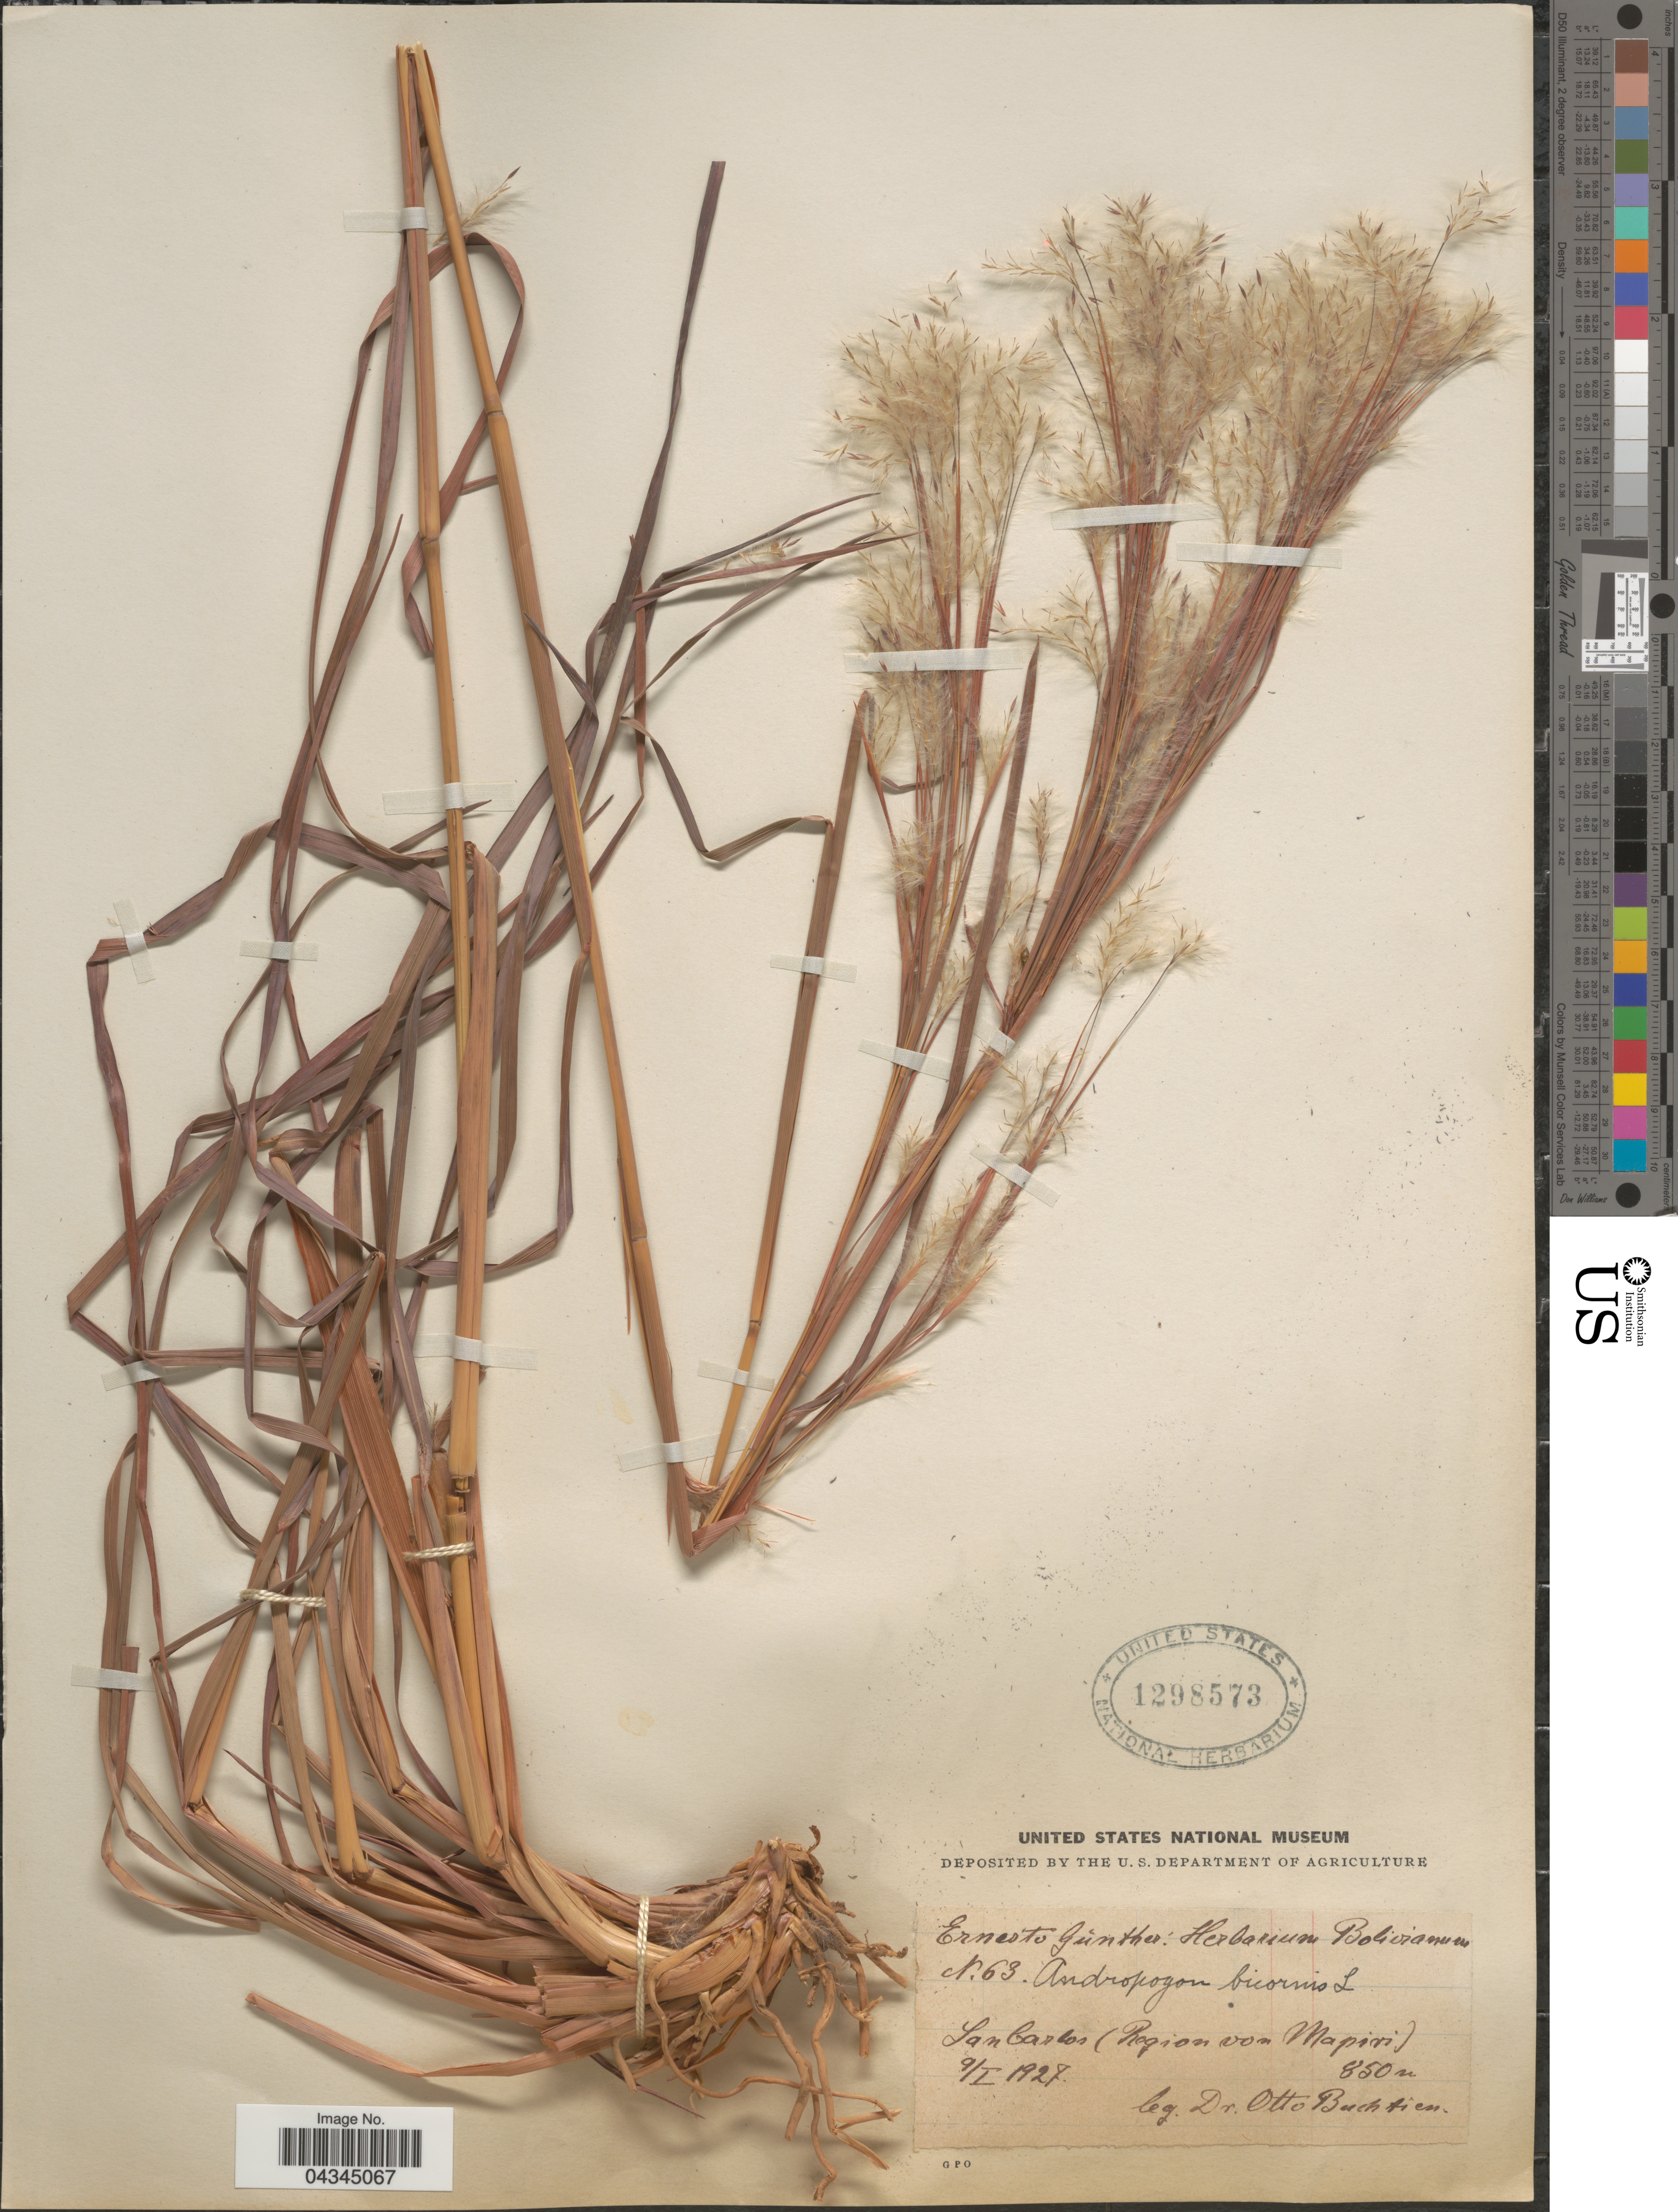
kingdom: Plantae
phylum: Tracheophyta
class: Liliopsida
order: Poales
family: Poaceae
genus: Andropogon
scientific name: Andropogon bicornis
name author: L.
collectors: O. Buchtien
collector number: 63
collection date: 1927-01-09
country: Bolivia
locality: San Carlos (Region von Mapiri).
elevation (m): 850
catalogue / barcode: US 1298573